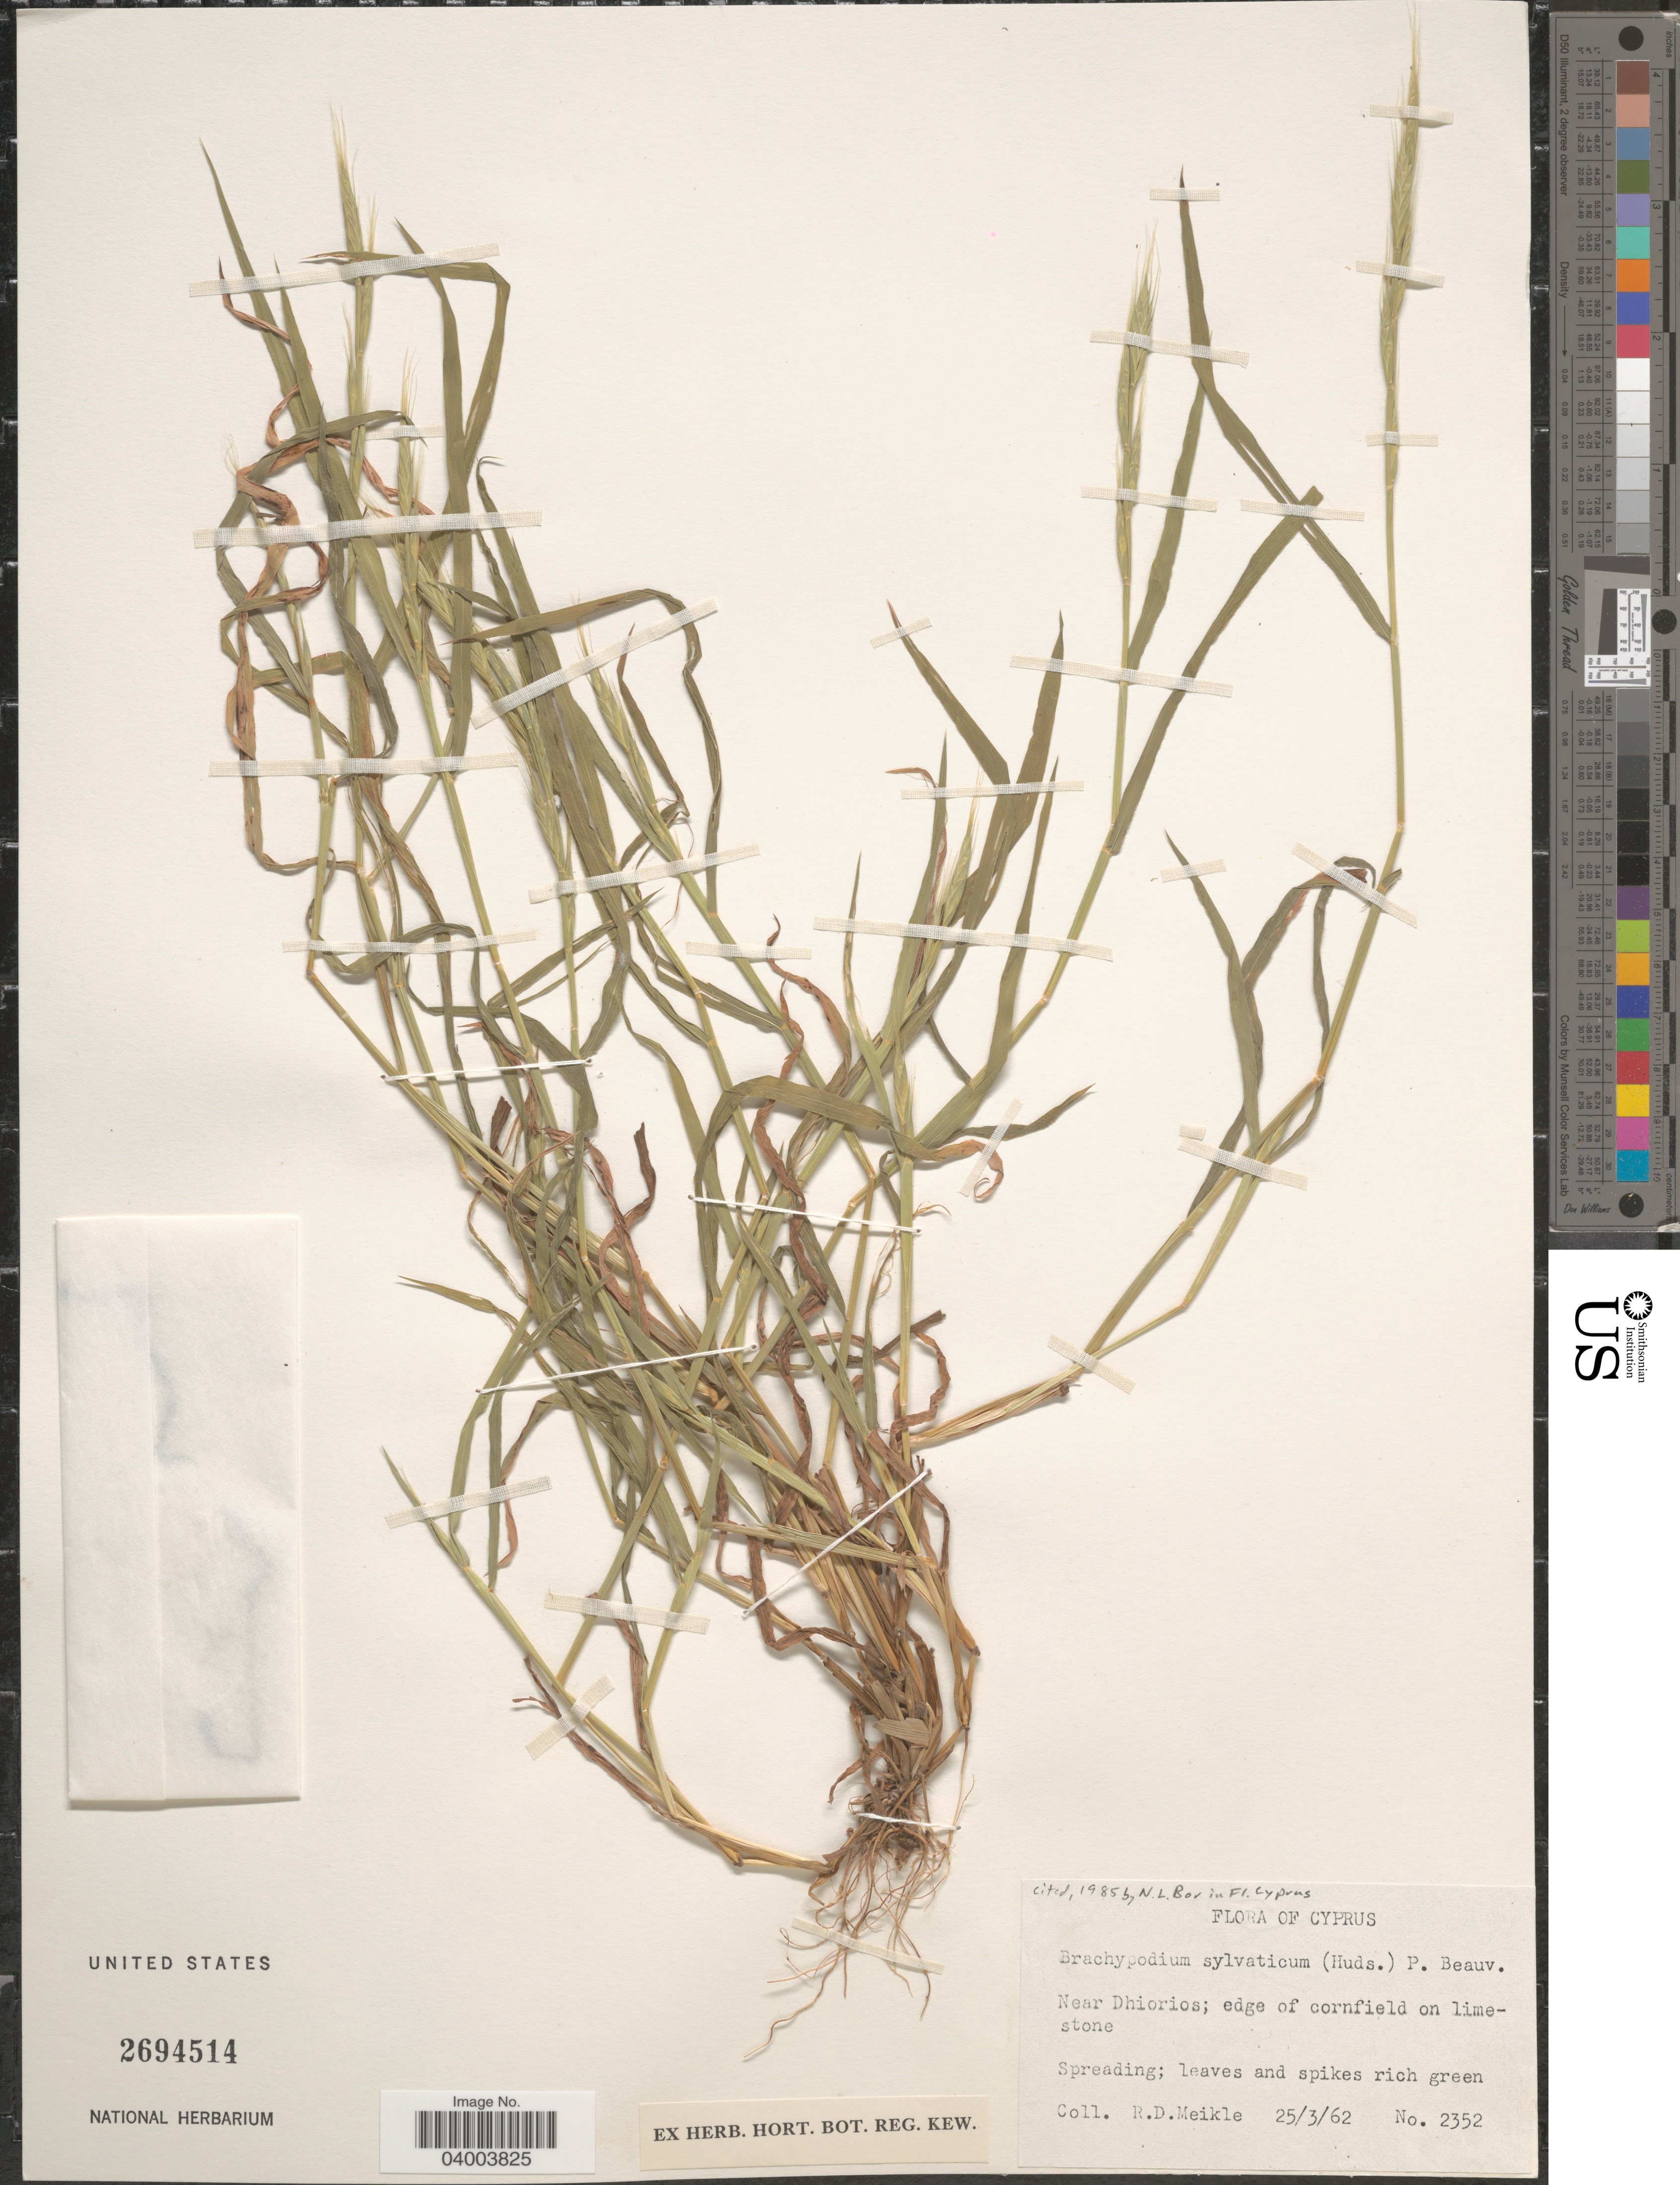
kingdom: Plantae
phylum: Tracheophyta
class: Liliopsida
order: Poales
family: Poaceae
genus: Brachypodium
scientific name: Brachypodium sylvaticum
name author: (Huds.) P. Beauv.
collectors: R. D. Meikle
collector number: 2352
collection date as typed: Transcribed d/m/y: 25/3/62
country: Cyprus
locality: Near Dhiorios; edge of cornfield on limestone.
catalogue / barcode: US 2694514